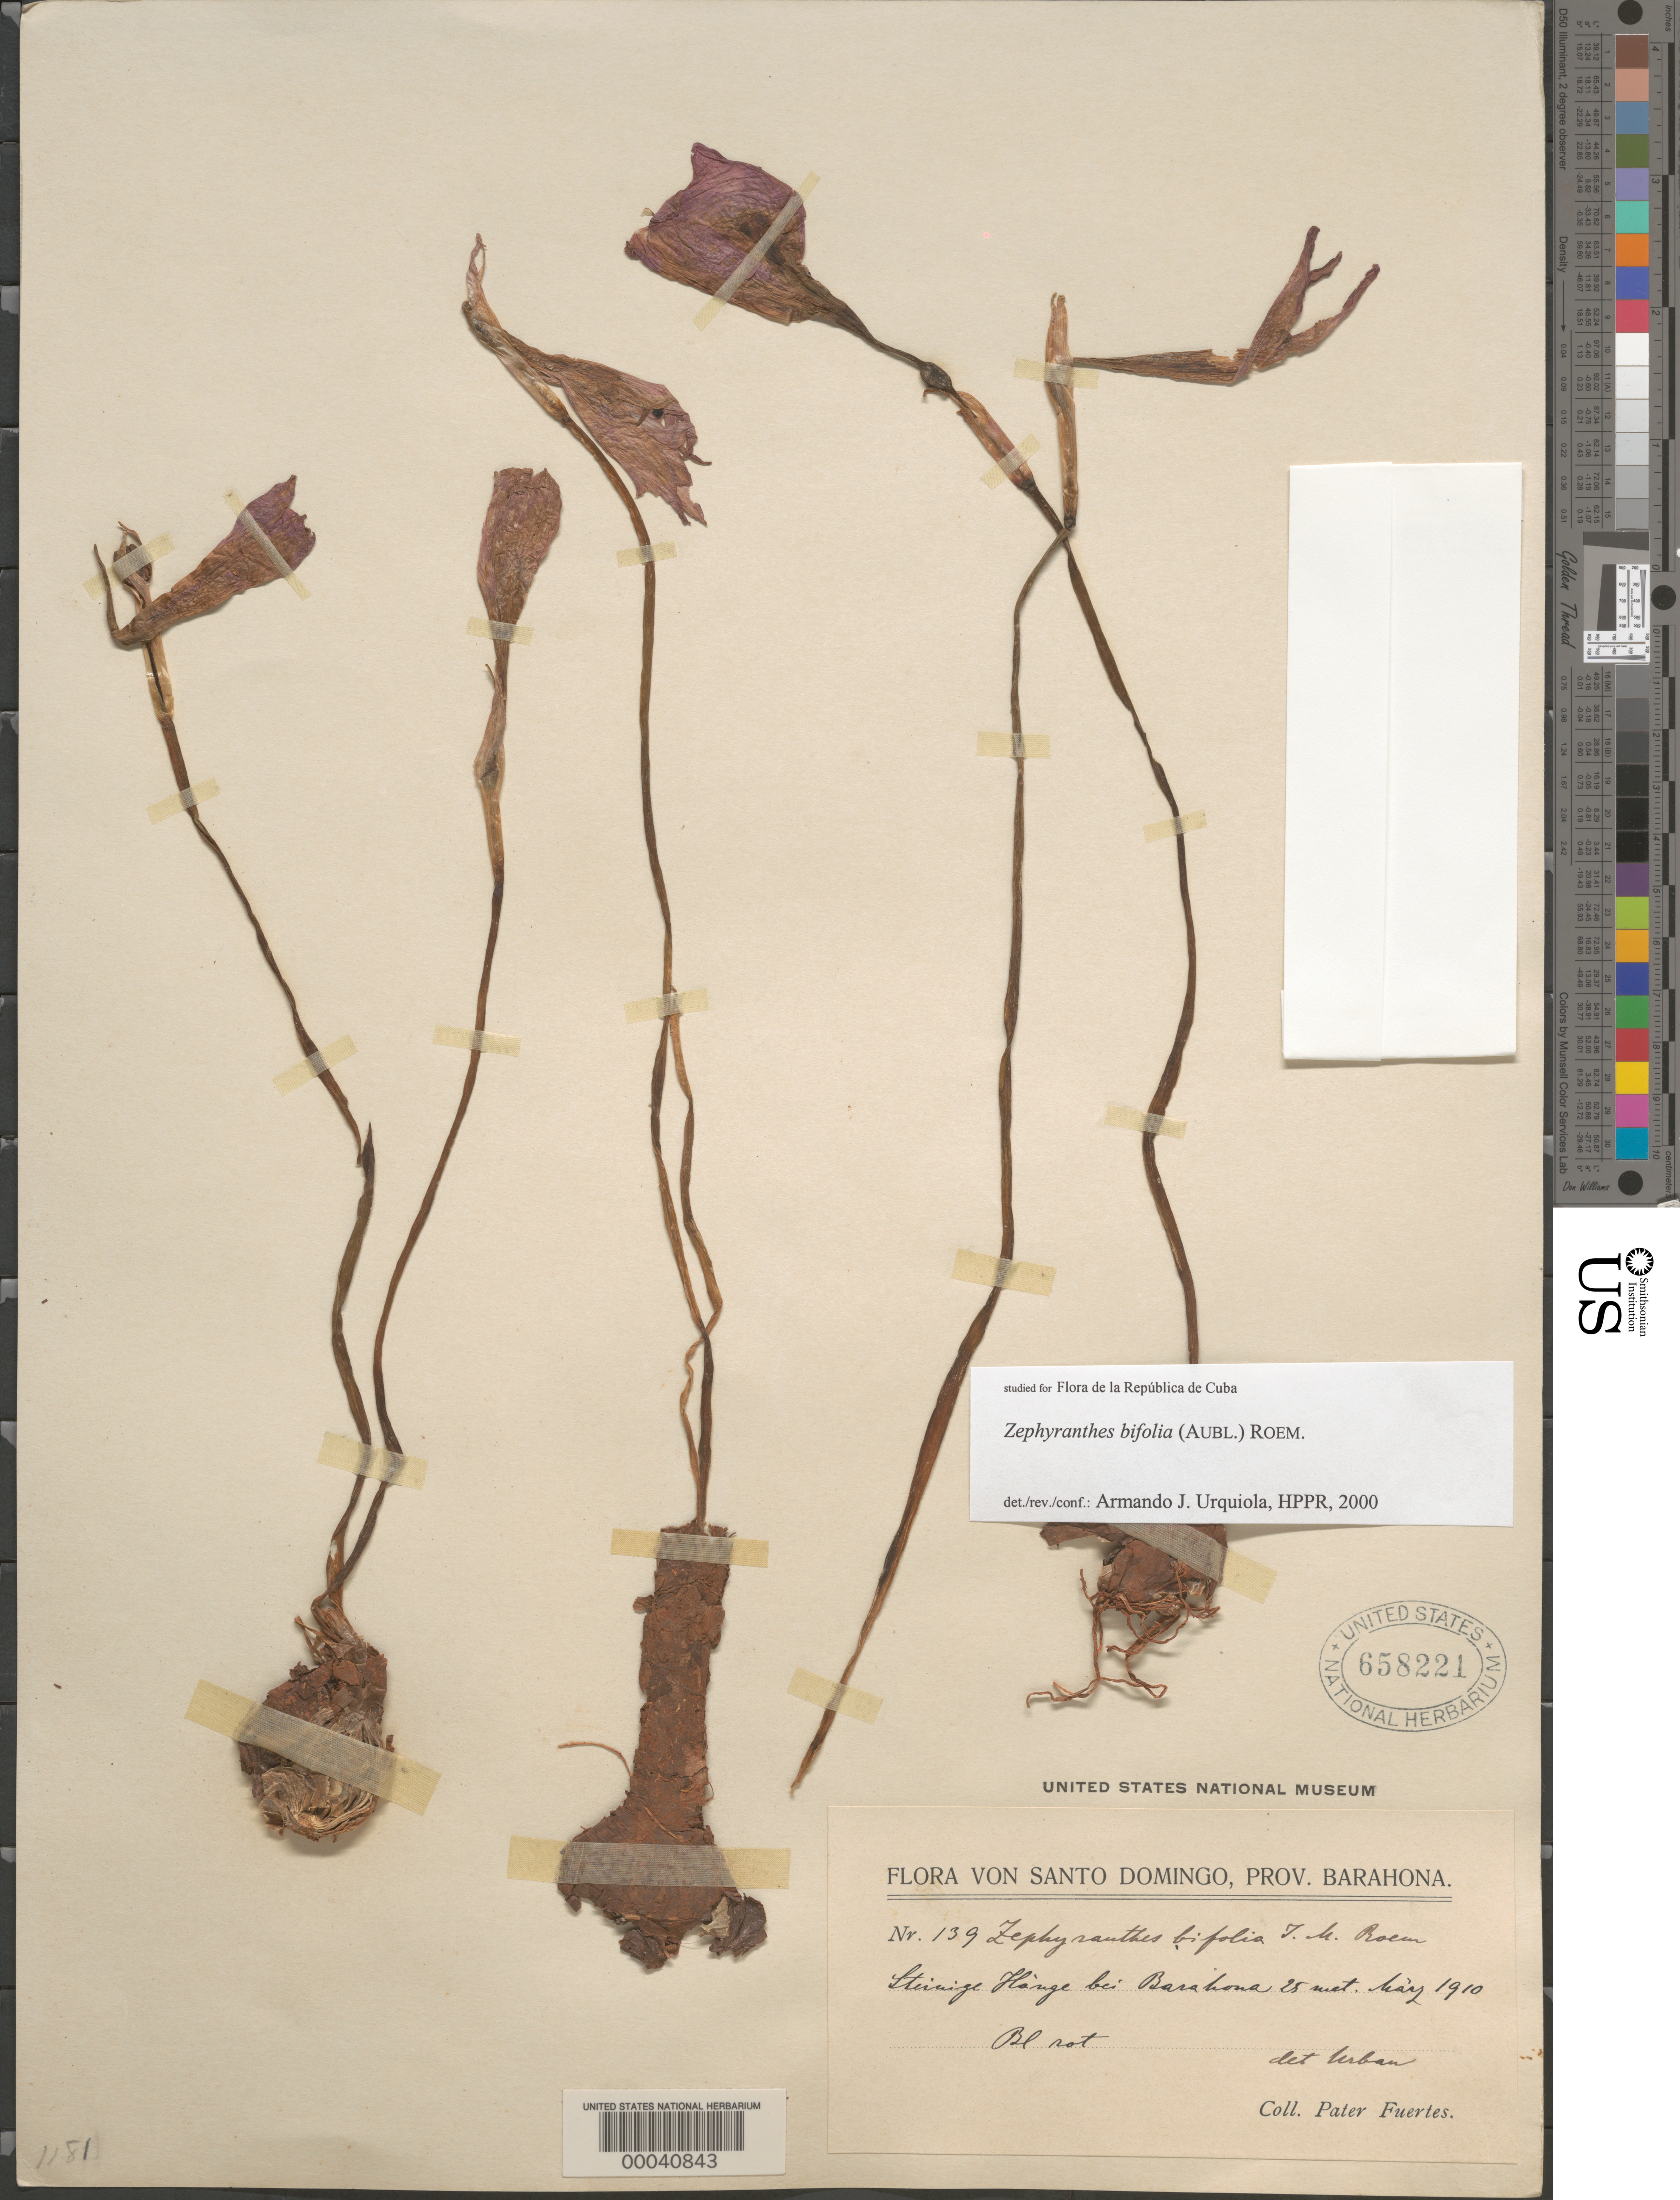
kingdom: Plantae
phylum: Tracheophyta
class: Liliopsida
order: Asparagales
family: Amaryllidaceae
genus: Zephyranthes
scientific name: Zephyranthes bifolia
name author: (Aubl.) M. Roem.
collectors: M. D. Fuertes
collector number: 139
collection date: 1910-03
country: Dominican Republic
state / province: Barahona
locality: Santo Domingo. Steinige Hange bei Barahona.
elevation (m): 25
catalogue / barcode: US 658221